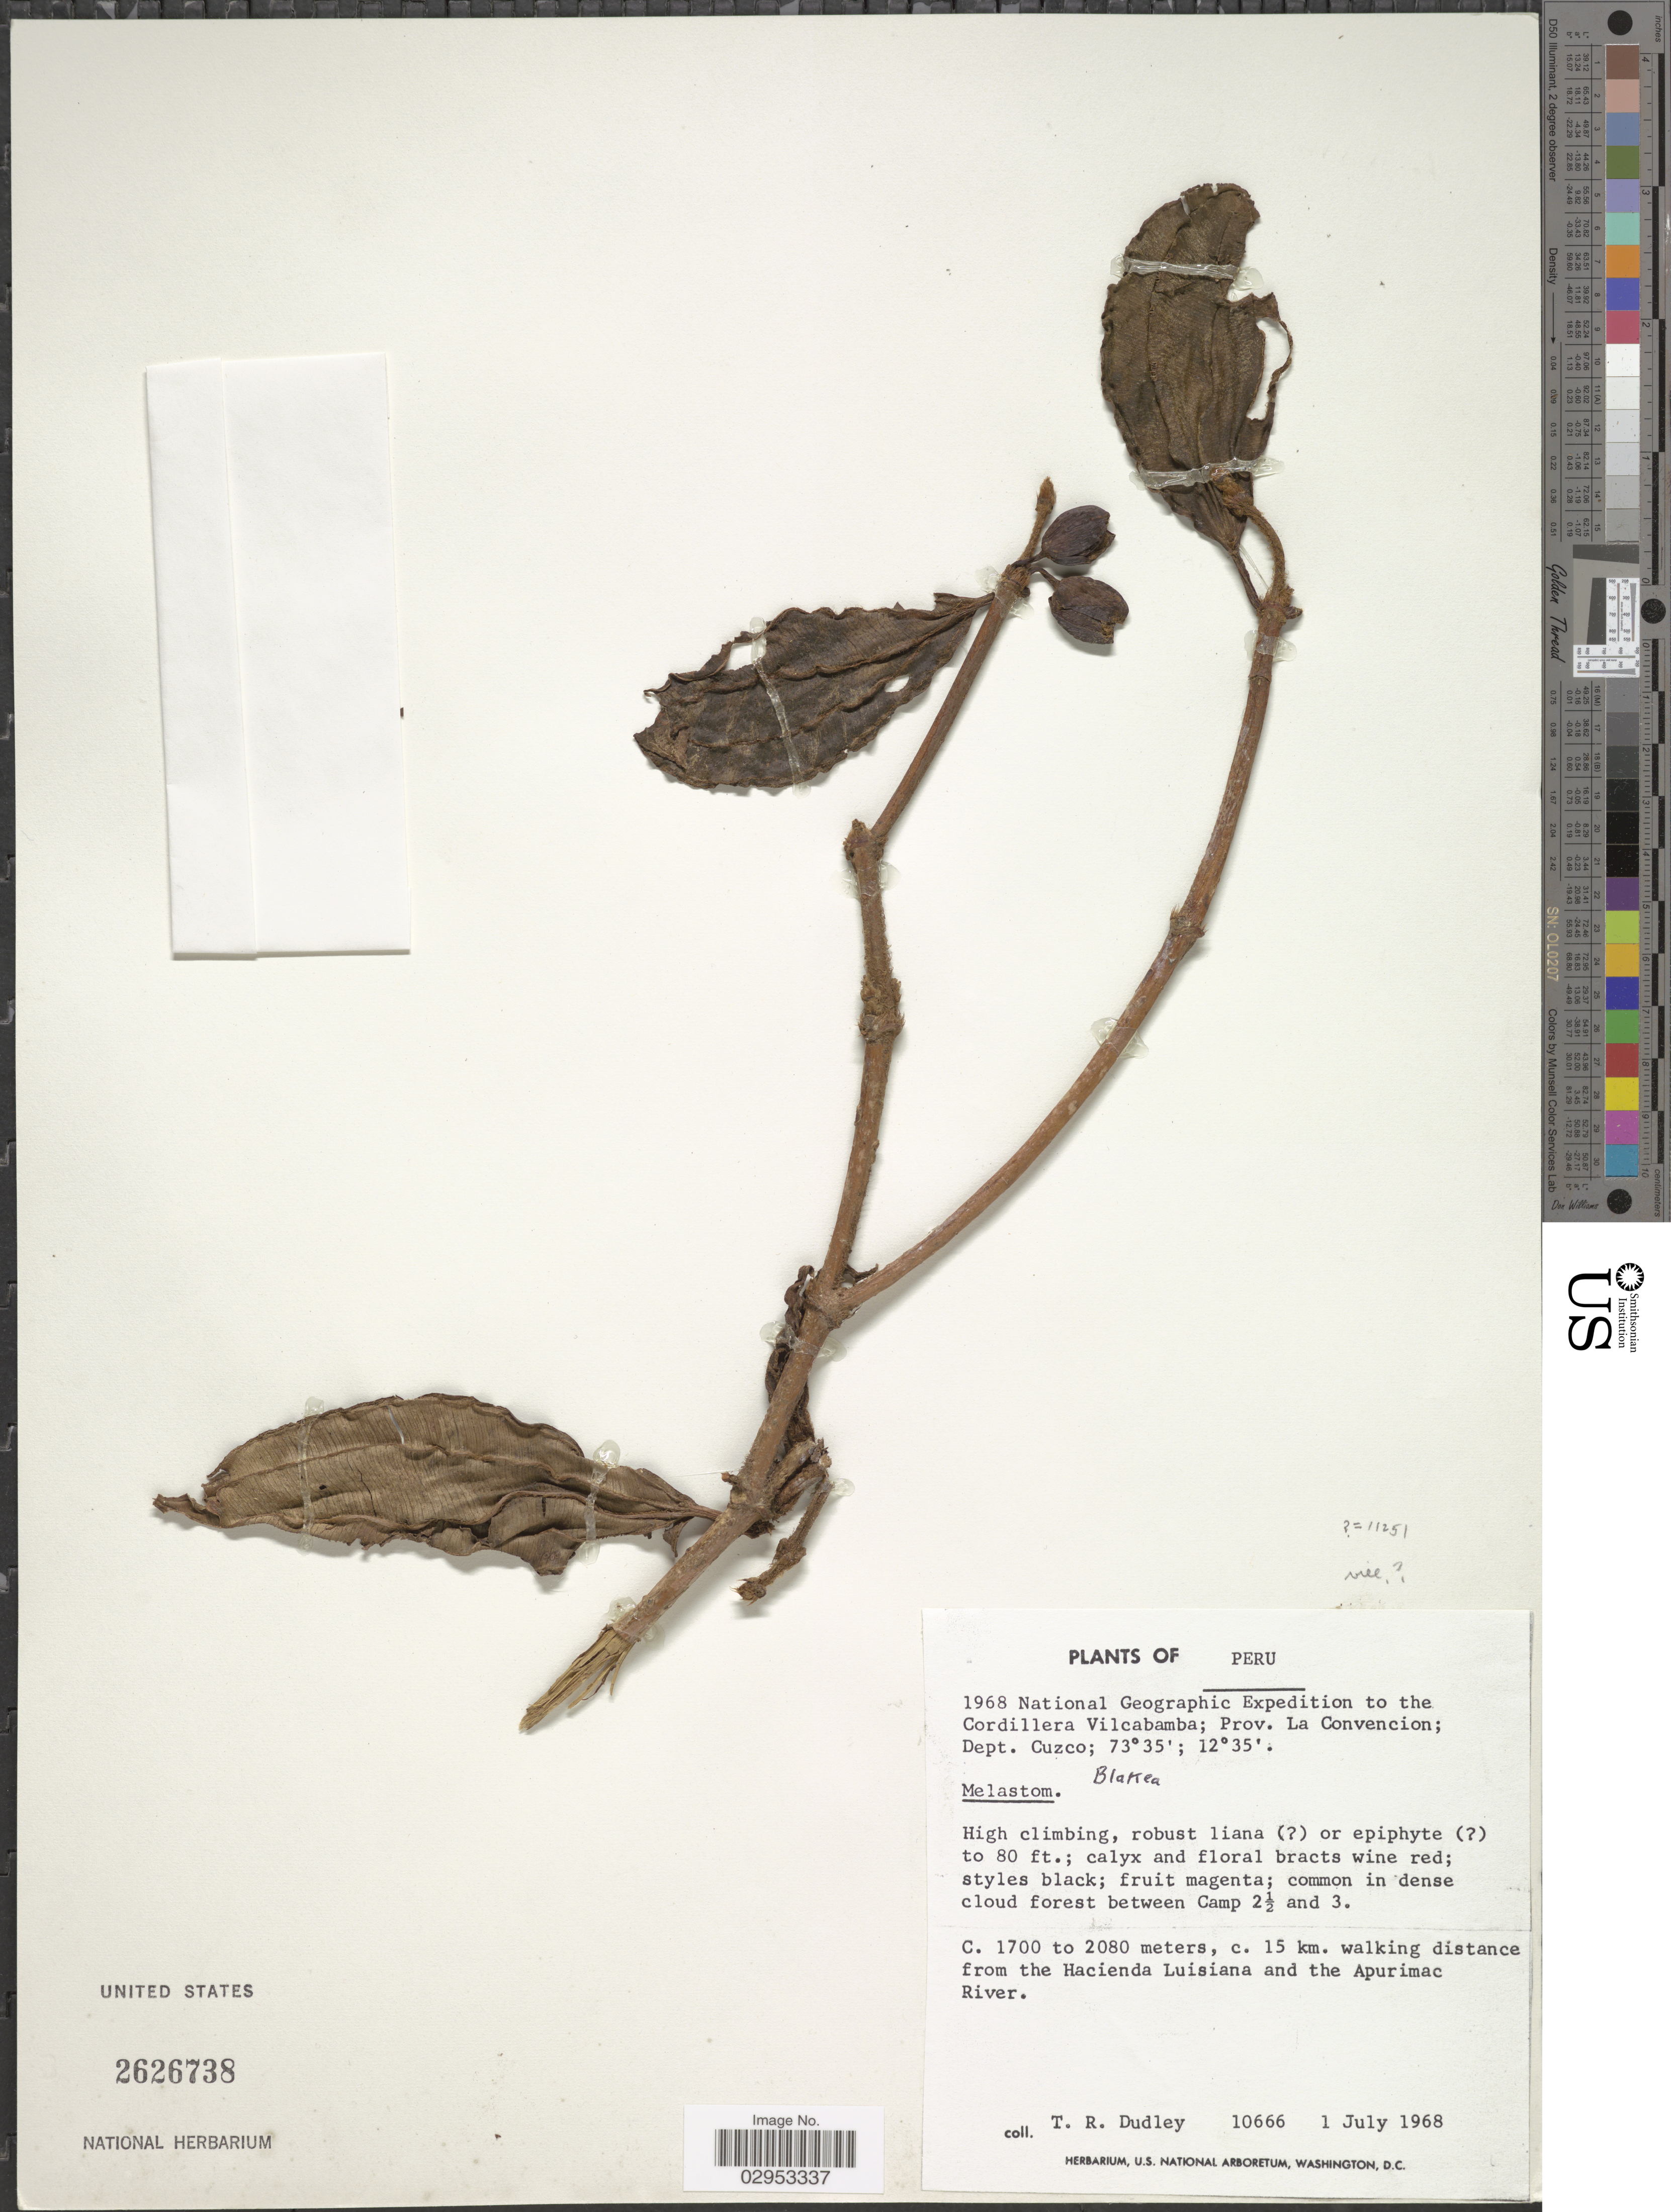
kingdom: Plantae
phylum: Tracheophyta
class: Magnoliopsida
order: Myrtales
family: Melastomataceae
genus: Blakea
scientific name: Blakea repens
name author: (Ruiz & Pav.) D. Don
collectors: T. R. Dudley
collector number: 10666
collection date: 1968-07-01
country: Peru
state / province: Cusco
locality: Cordillera Vilcabamba; Prov. La Convencion; Dept. Cuzco. Between Camp 2½ and 3. C. 15 km. walking distance from the Hacienda Luisiana and the Apurimac River.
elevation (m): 1700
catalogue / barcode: US 2626738